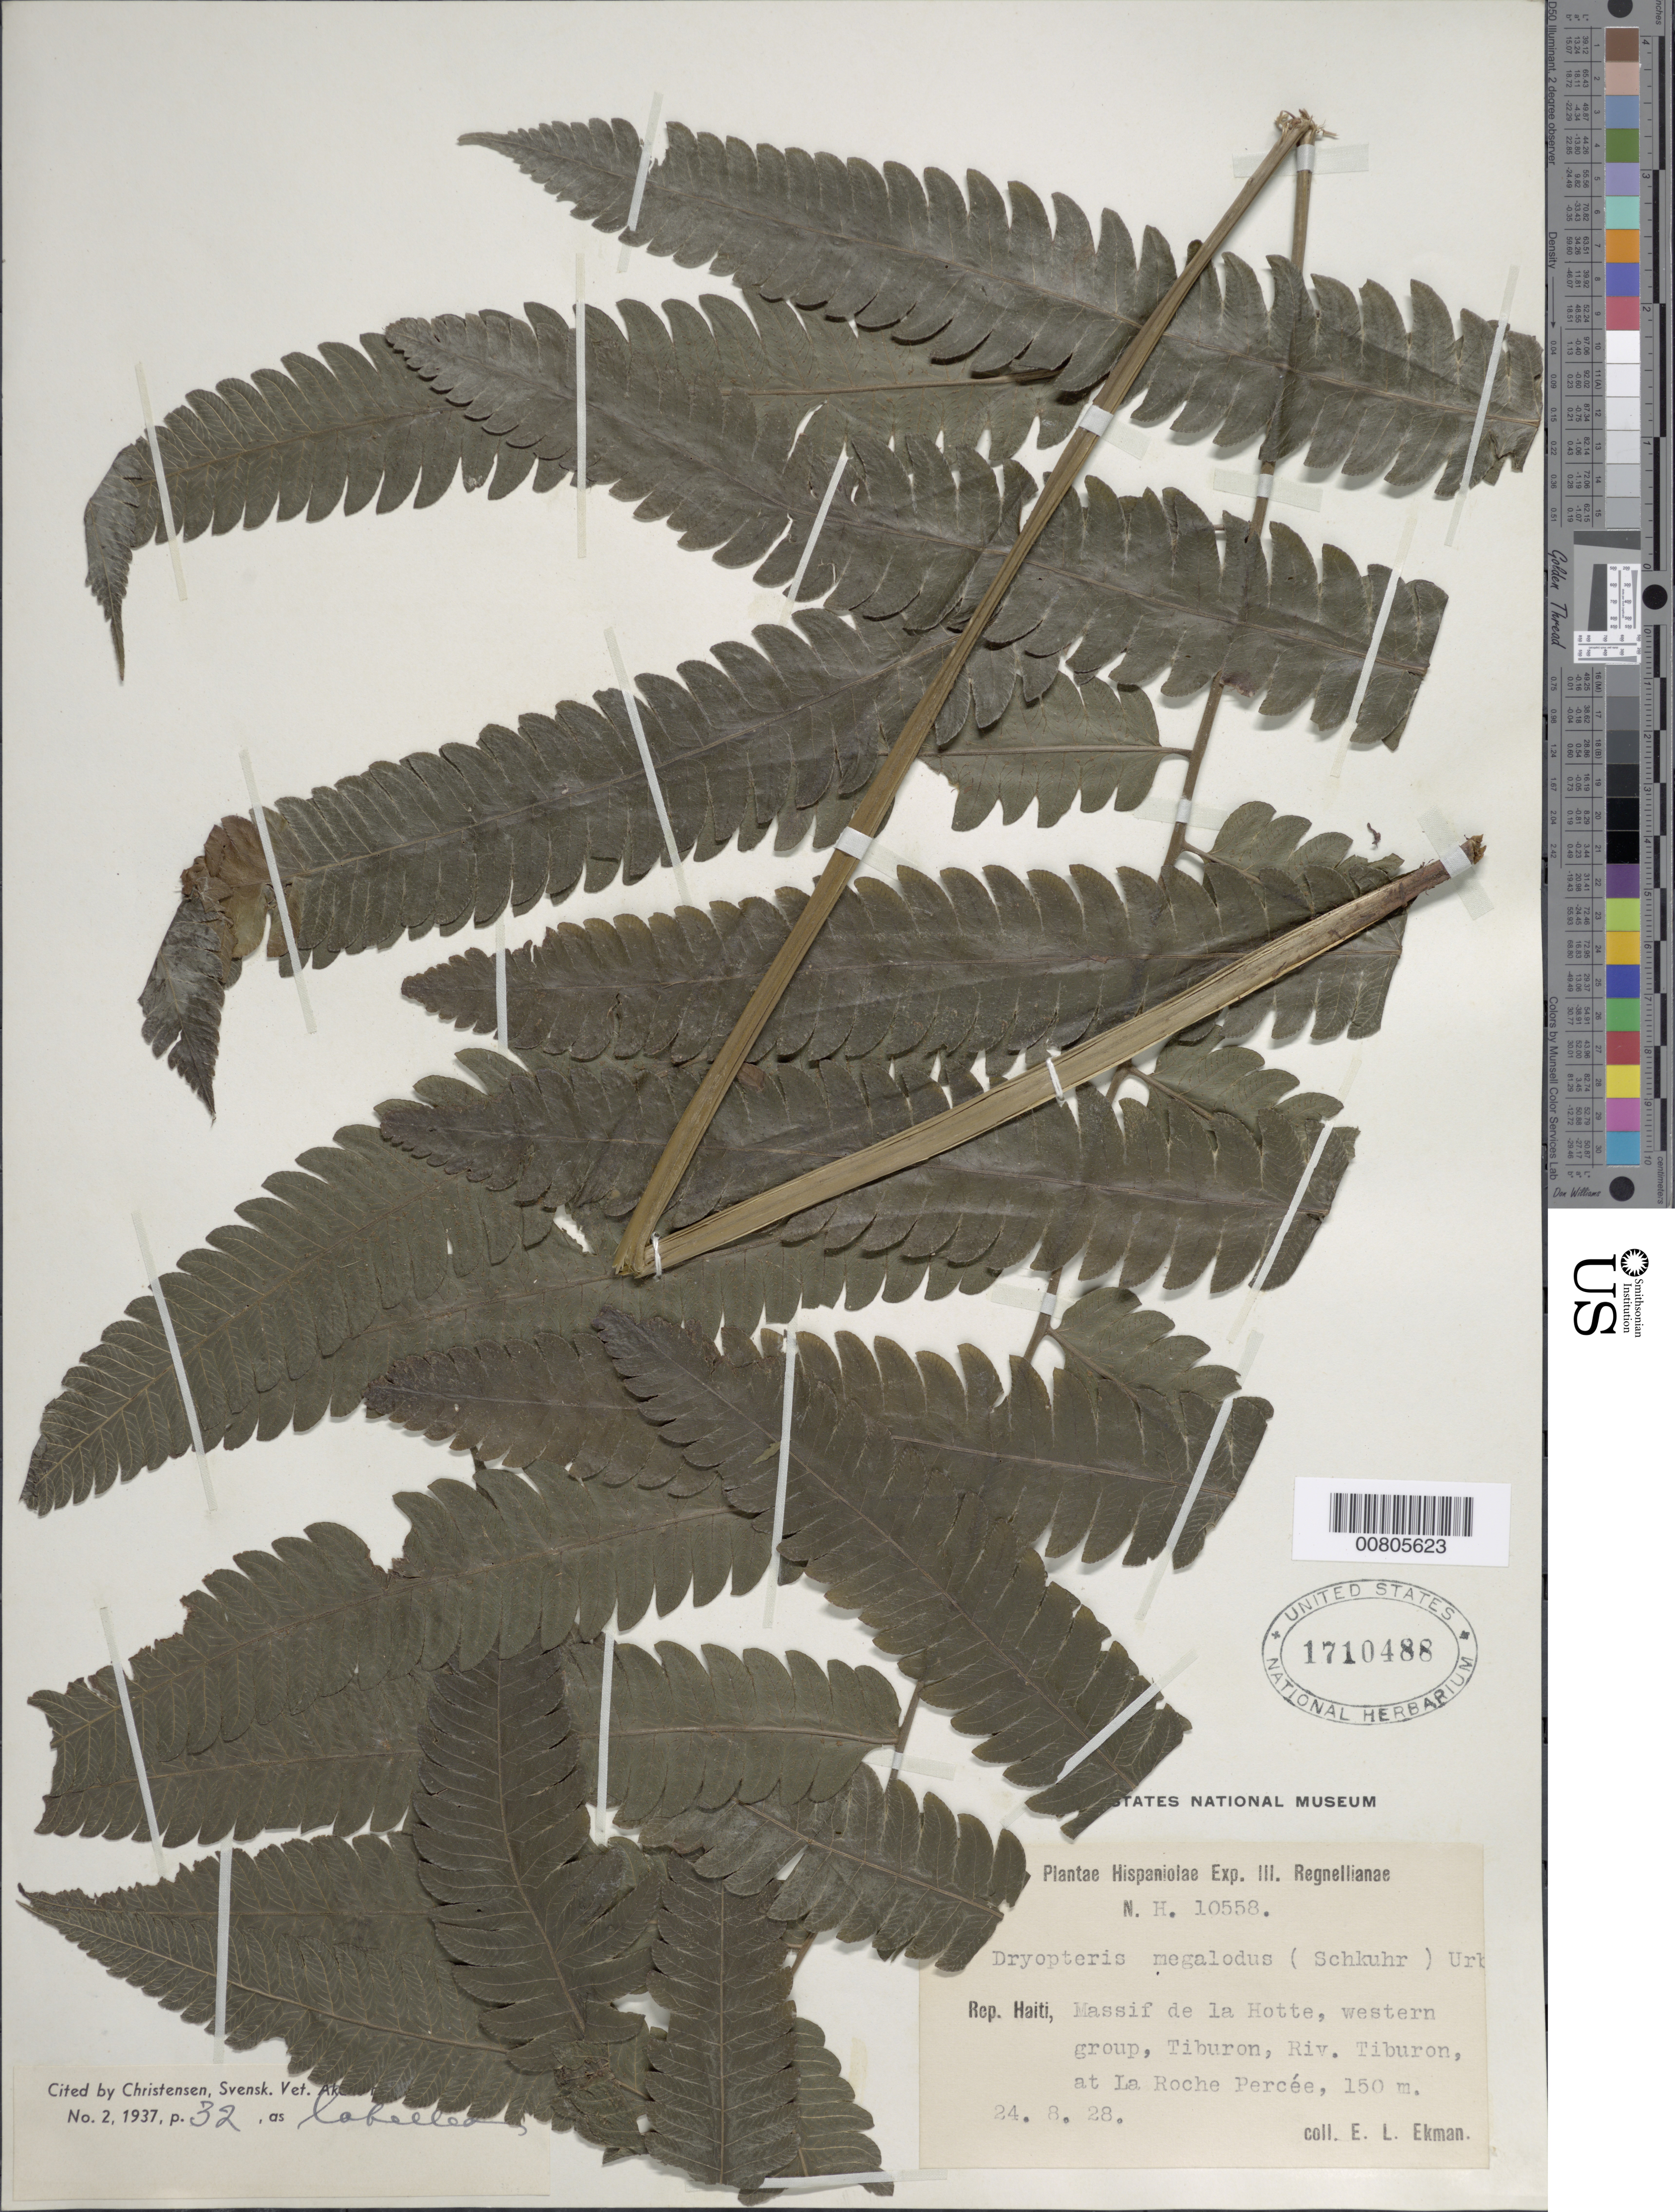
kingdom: Plantae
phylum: Tracheophyta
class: Polypodiopsida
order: Polypodiales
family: Thelypteridaceae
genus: Goniopteris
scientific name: Goniopteris pennata (Poir.) comb. nov., ined 2015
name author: (Poir.)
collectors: E. L. Ekman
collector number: H 10558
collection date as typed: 24 Aug 1928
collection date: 1928-08-24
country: Haiti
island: Hispaniola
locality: Massif de la Hotte, western group, Tiburon, Riv. Tiburon at La Roche Percée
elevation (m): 150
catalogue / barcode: US 1710488